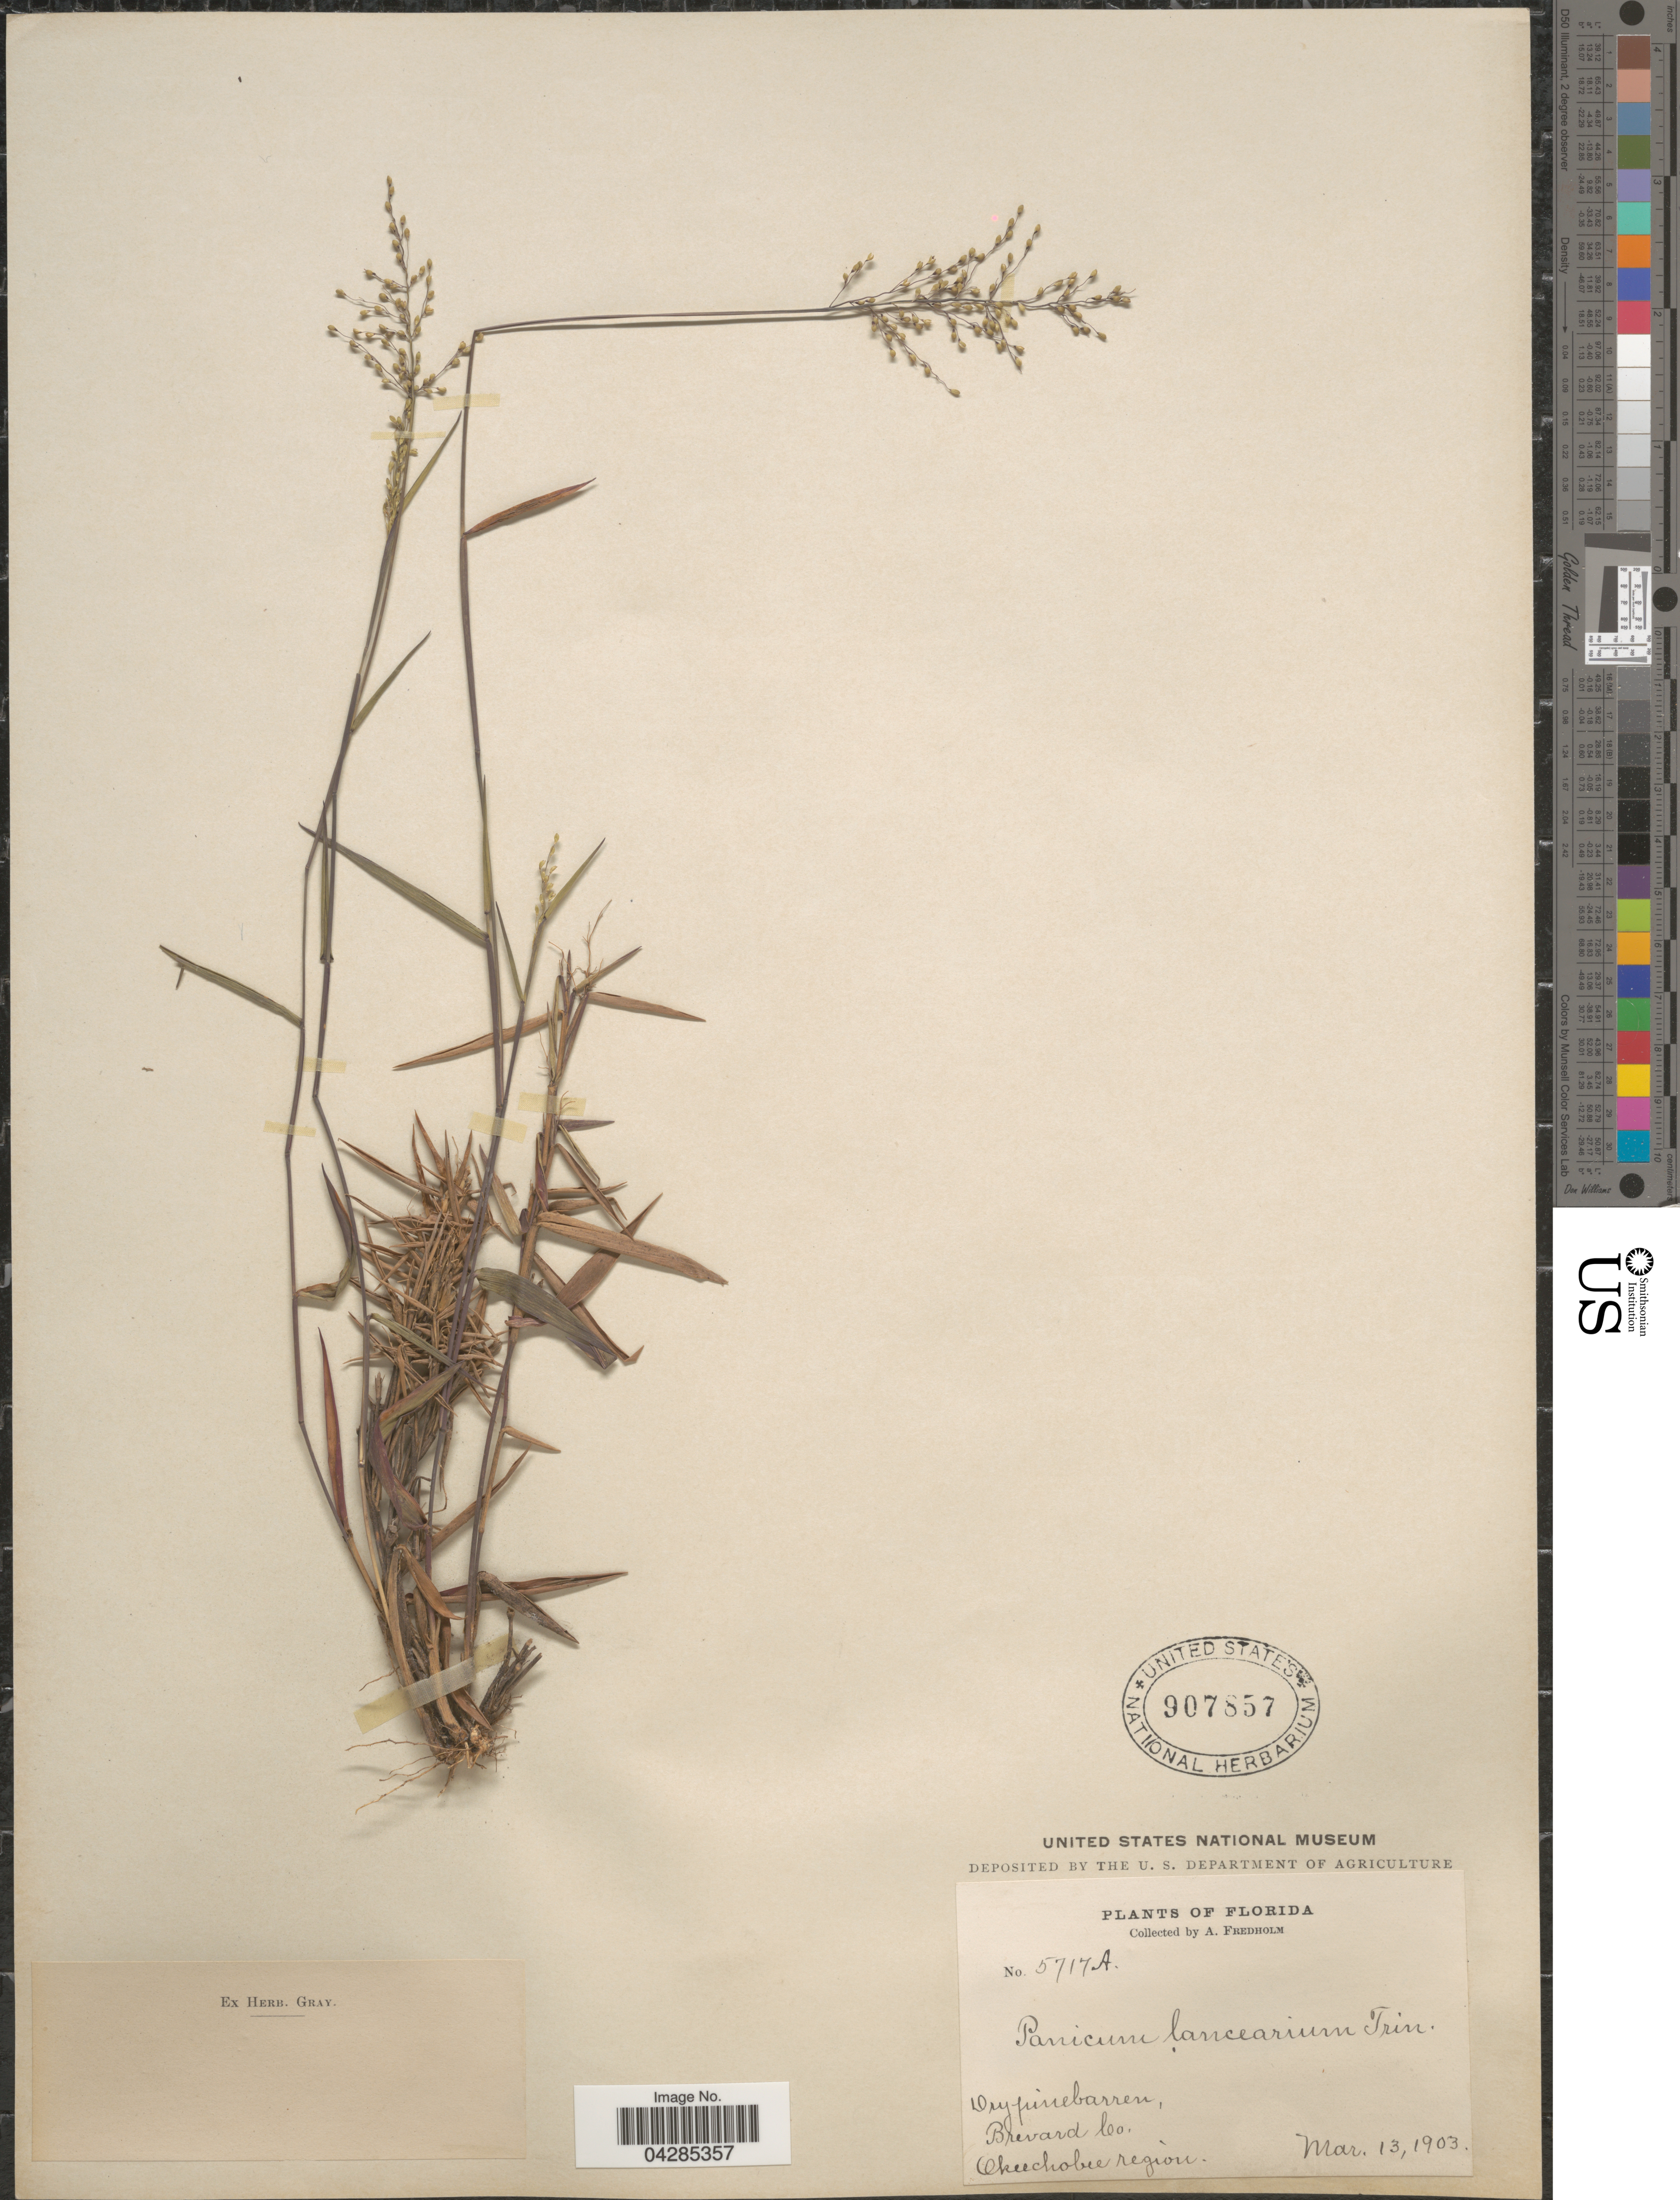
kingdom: Plantae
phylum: Tracheophyta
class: Liliopsida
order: Poales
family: Poaceae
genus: Dichanthelium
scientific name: Dichanthelium portoricense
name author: (Desv. ex Ham.) B.F. Hansen & Wunderlin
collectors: A. Fredholm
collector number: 5717A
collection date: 1903-03-13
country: United States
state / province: Florida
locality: Dry pinebarren, Brevard Co. Okeechobee region.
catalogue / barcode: US 907857